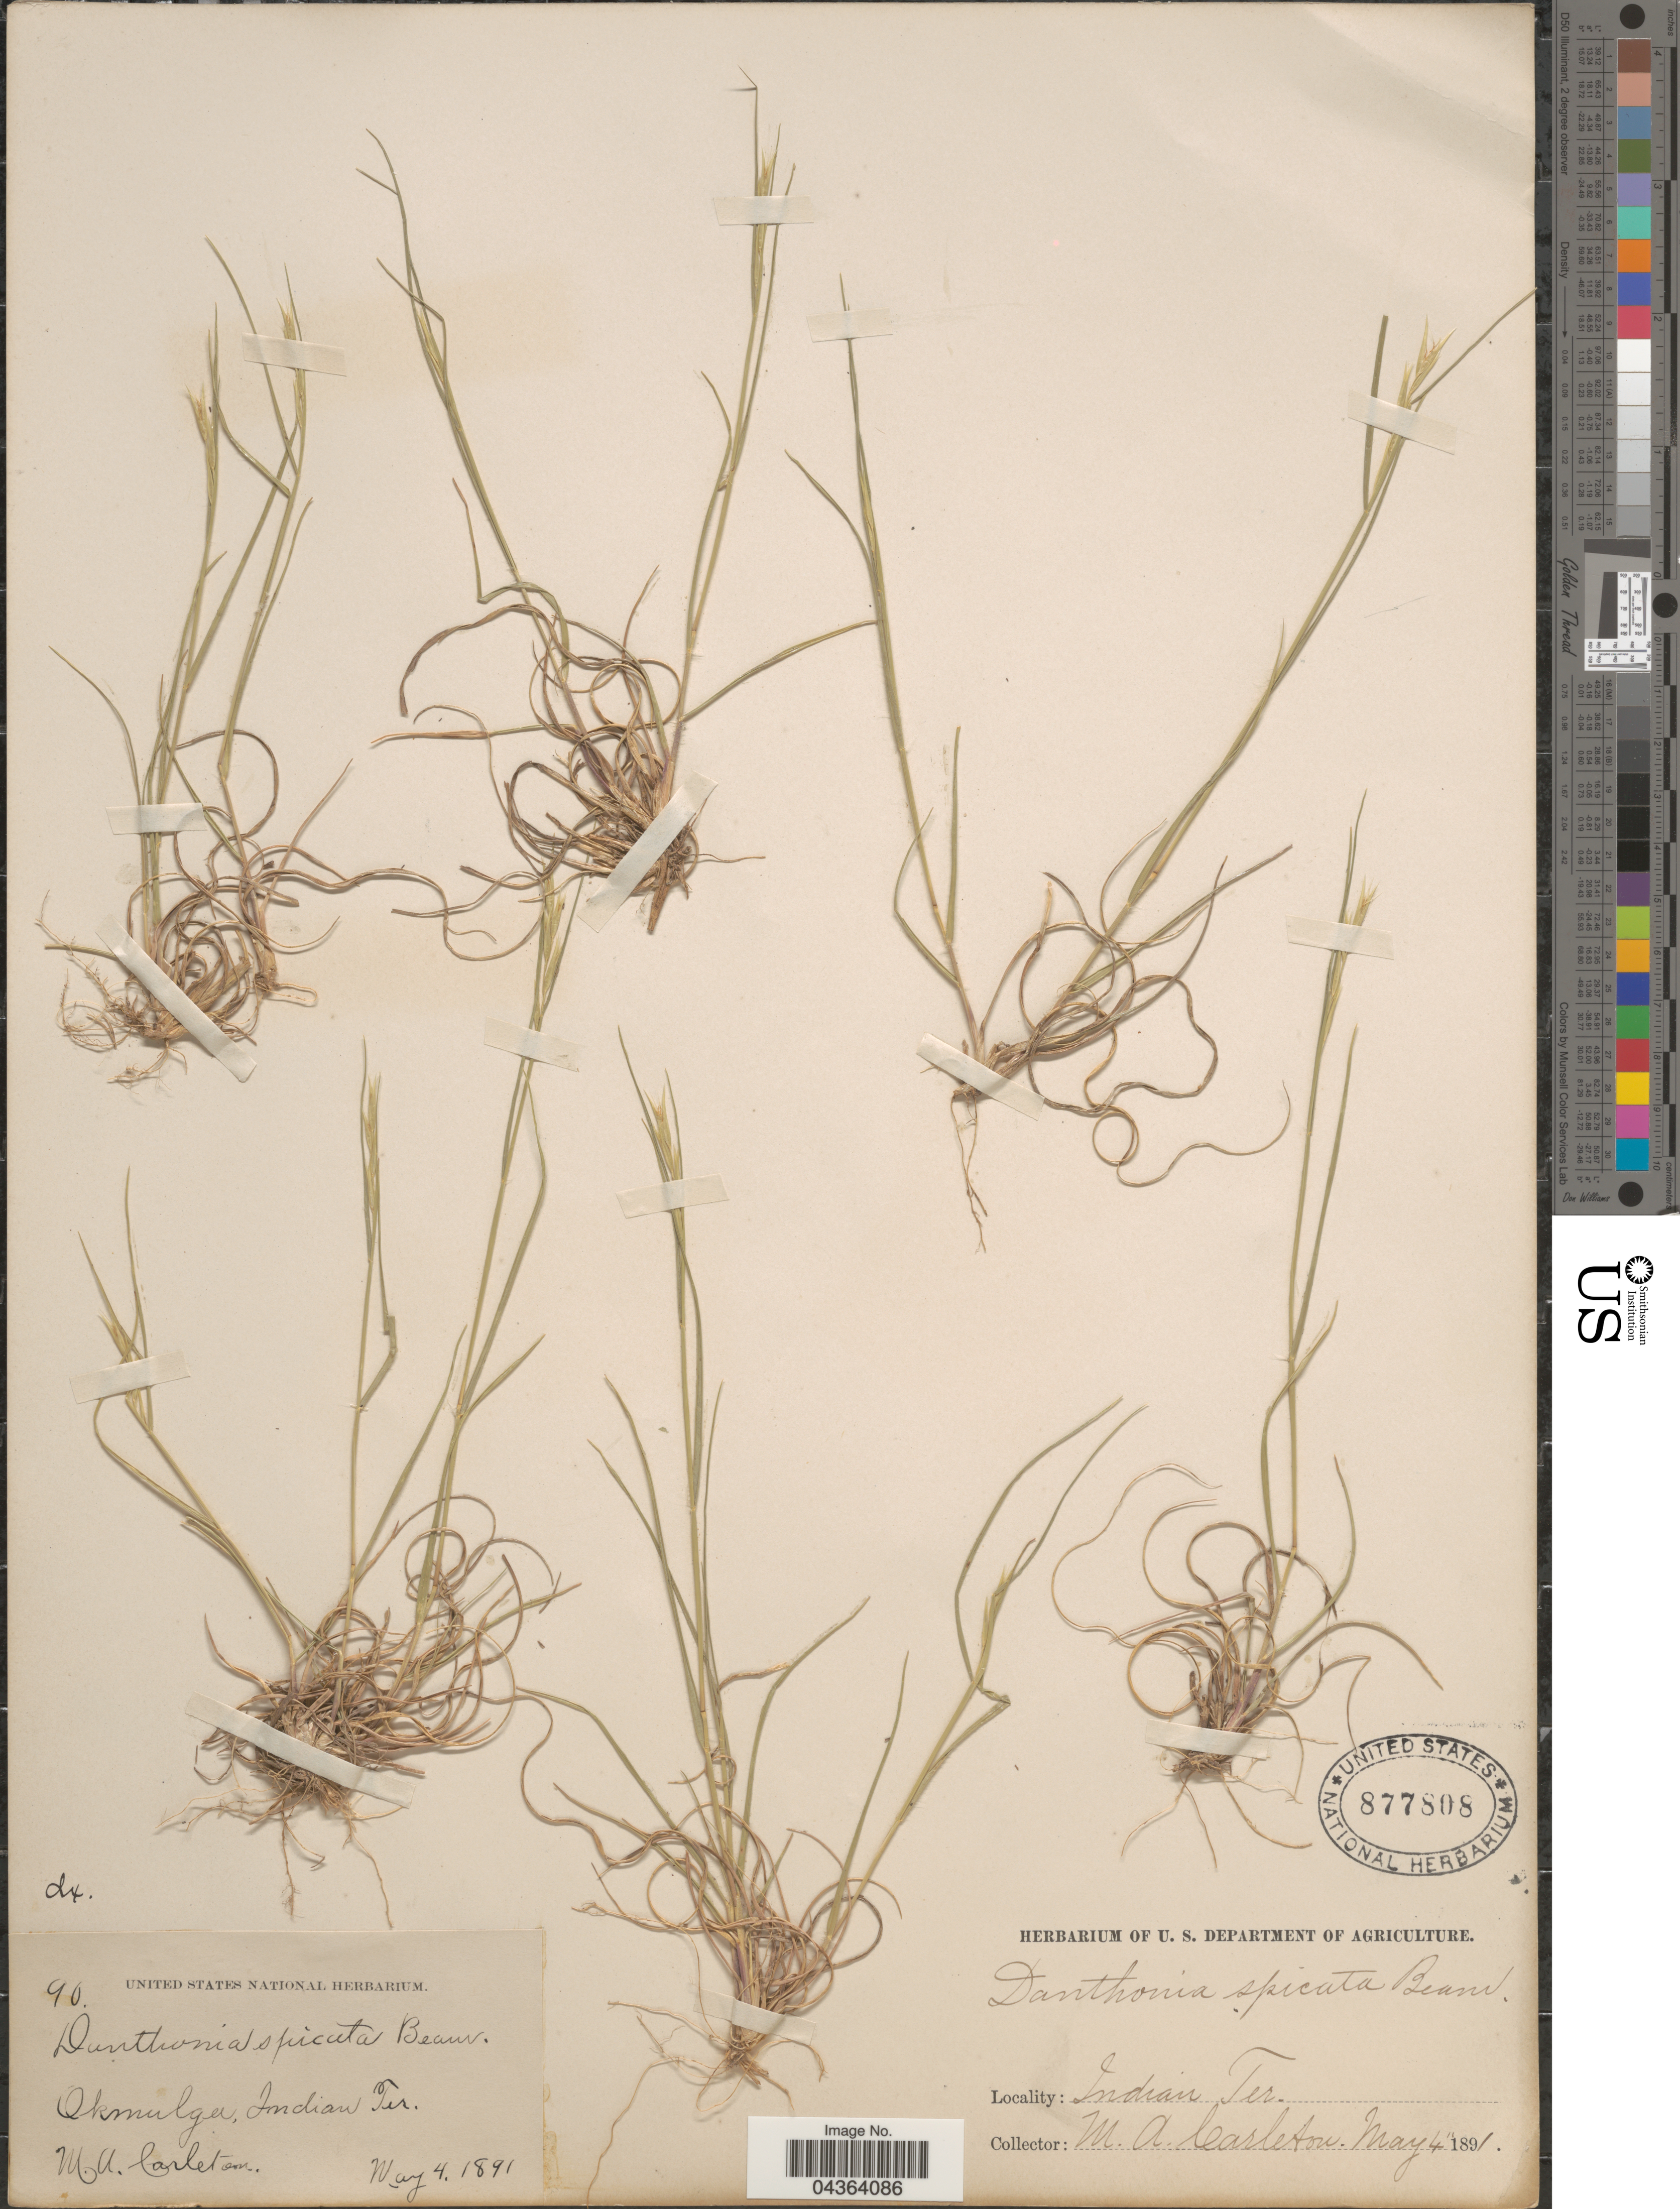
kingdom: Plantae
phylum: Tracheophyta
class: Liliopsida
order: Poales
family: Poaceae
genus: Danthonia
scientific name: Danthonia spicata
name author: (L.) P. Beauv. ex Roem. & Schult.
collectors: M. A. Carleton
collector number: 90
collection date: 1891-05-04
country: United States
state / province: Oklahoma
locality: Okmulgee, Indian Ter.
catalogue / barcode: US 877808